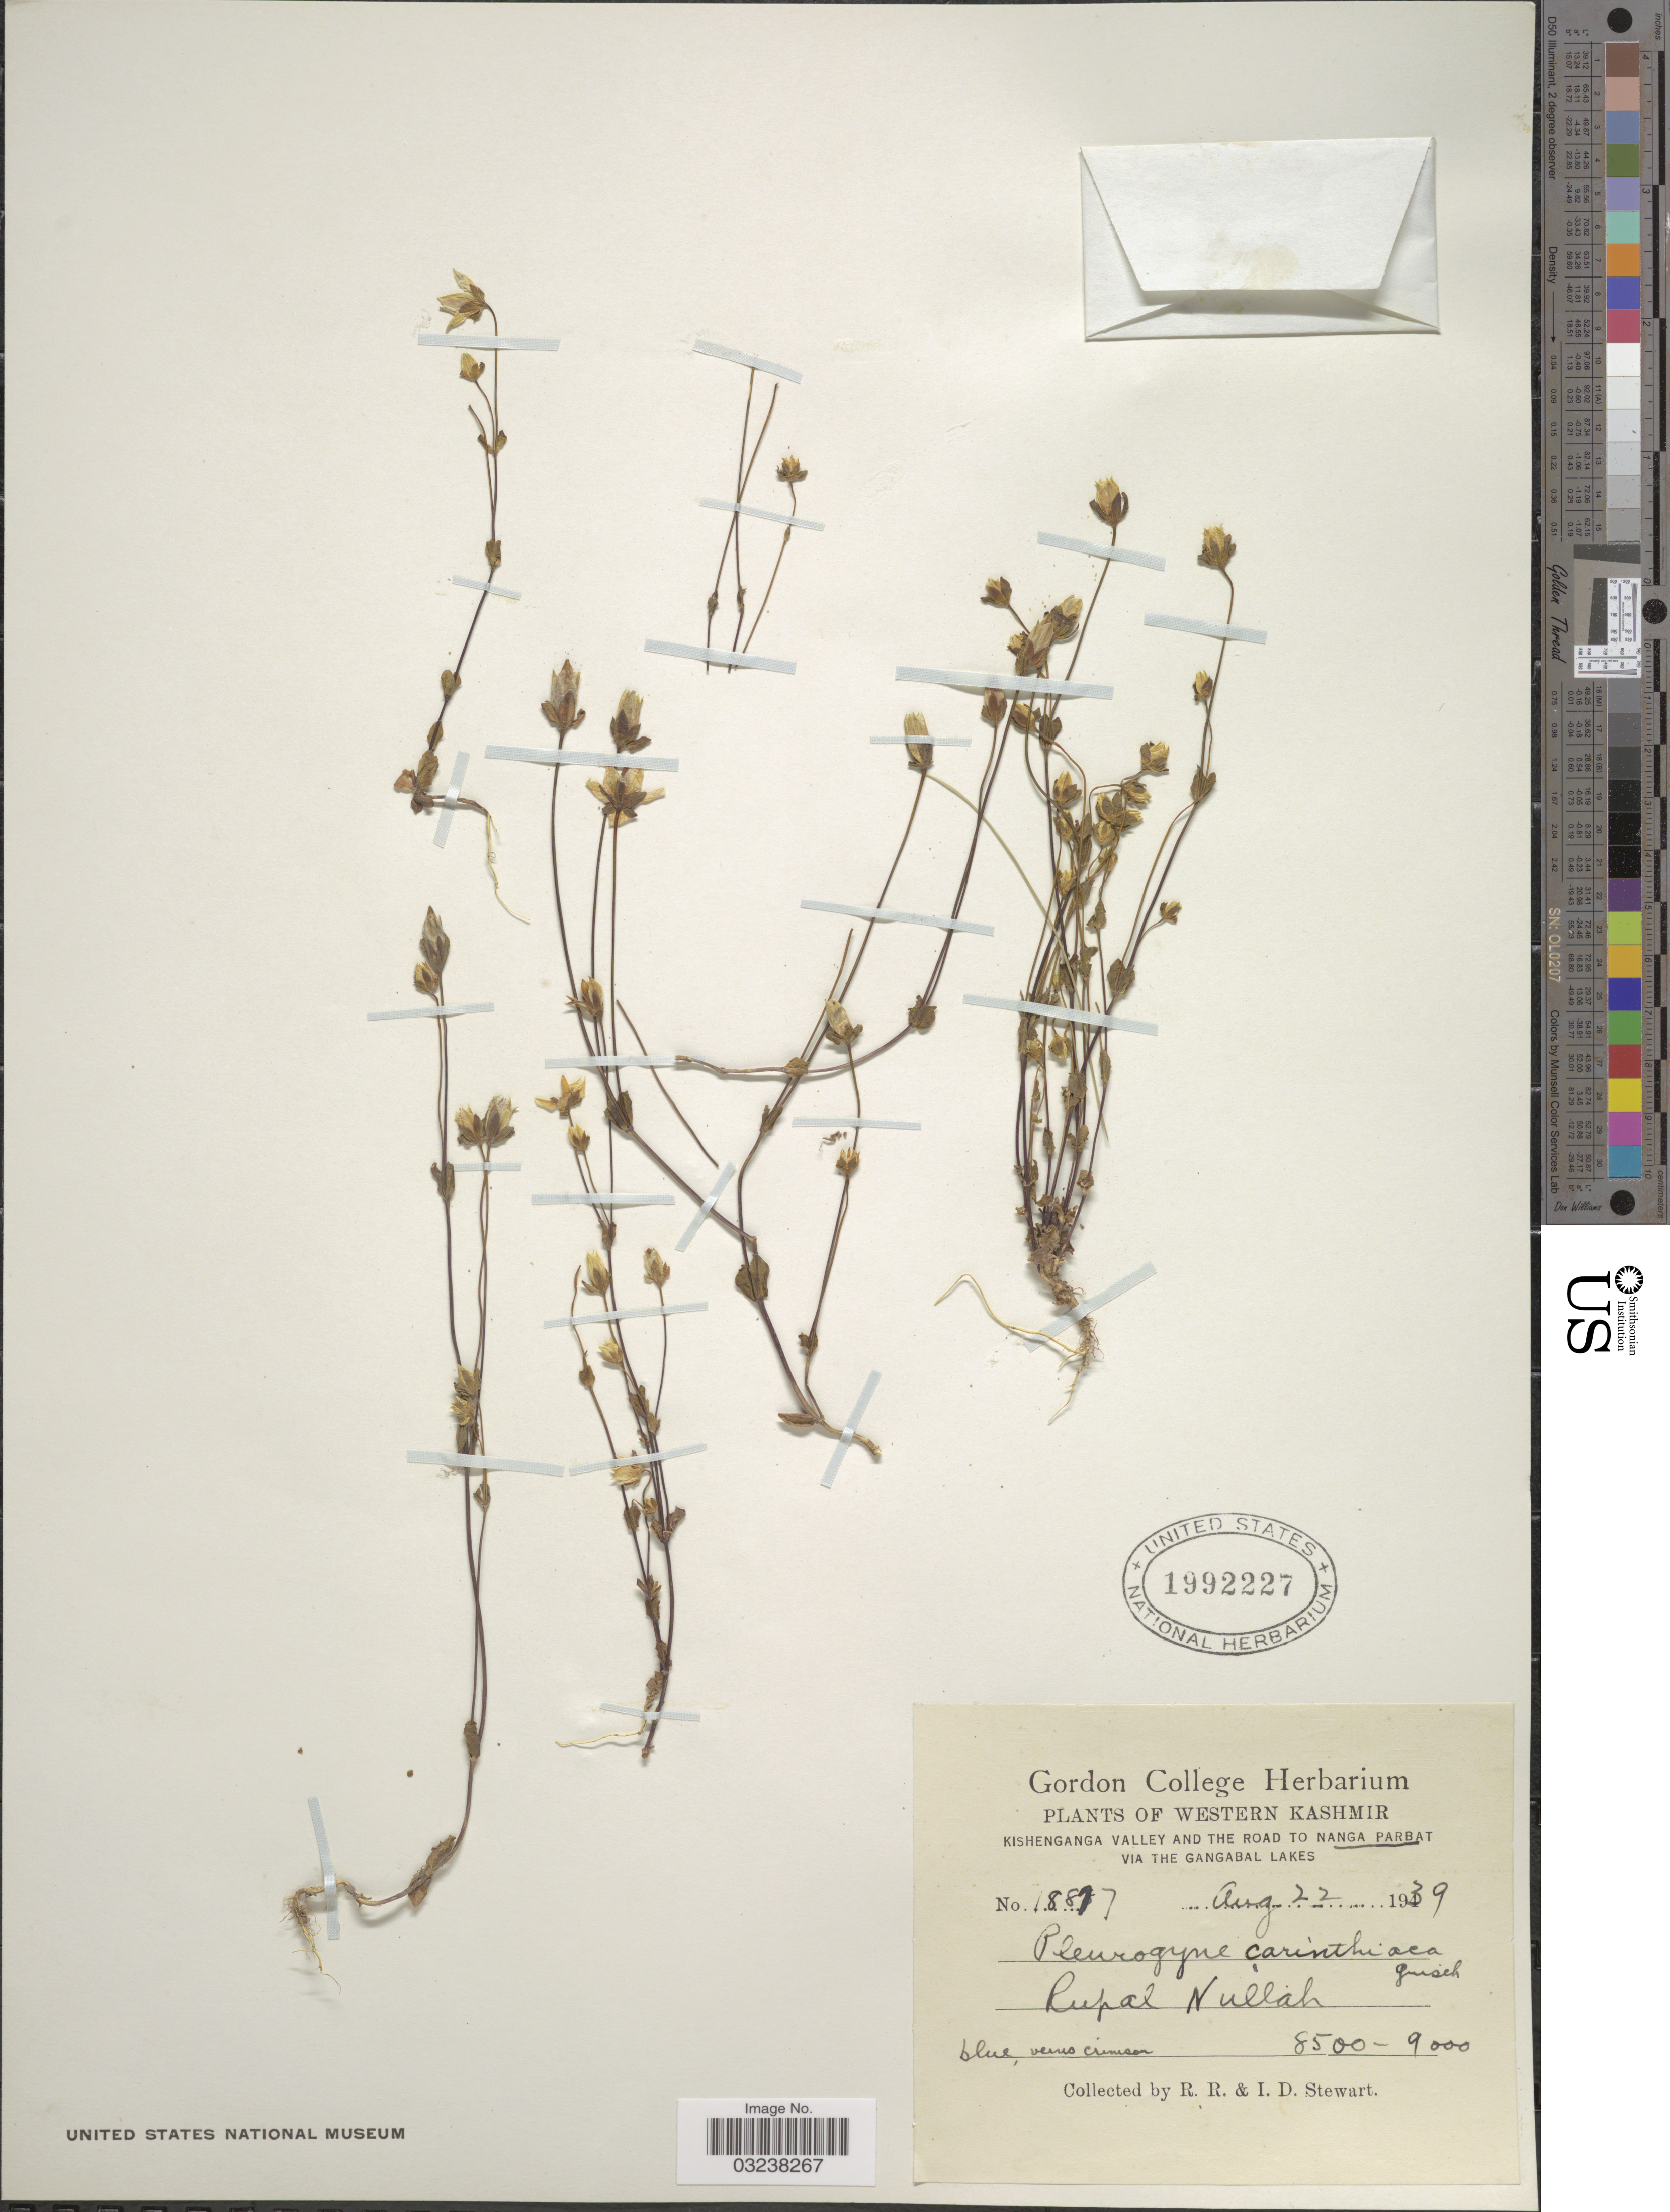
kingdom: Plantae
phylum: Tracheophyta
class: Magnoliopsida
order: Gentianales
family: Gentianaceae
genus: Lomatogonium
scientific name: Lomatogonium carinthiacum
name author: (Wulfen) A. Braun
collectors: R. Stewart & I. Stewart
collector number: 18897*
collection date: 1939-08-22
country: India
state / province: Jammu and Kashmir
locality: Western Kashmir. Kishenganga Valley and the road to Nanga Parbat via the Gangabal Lakes. Rupal Nullah.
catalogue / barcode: US 1992227